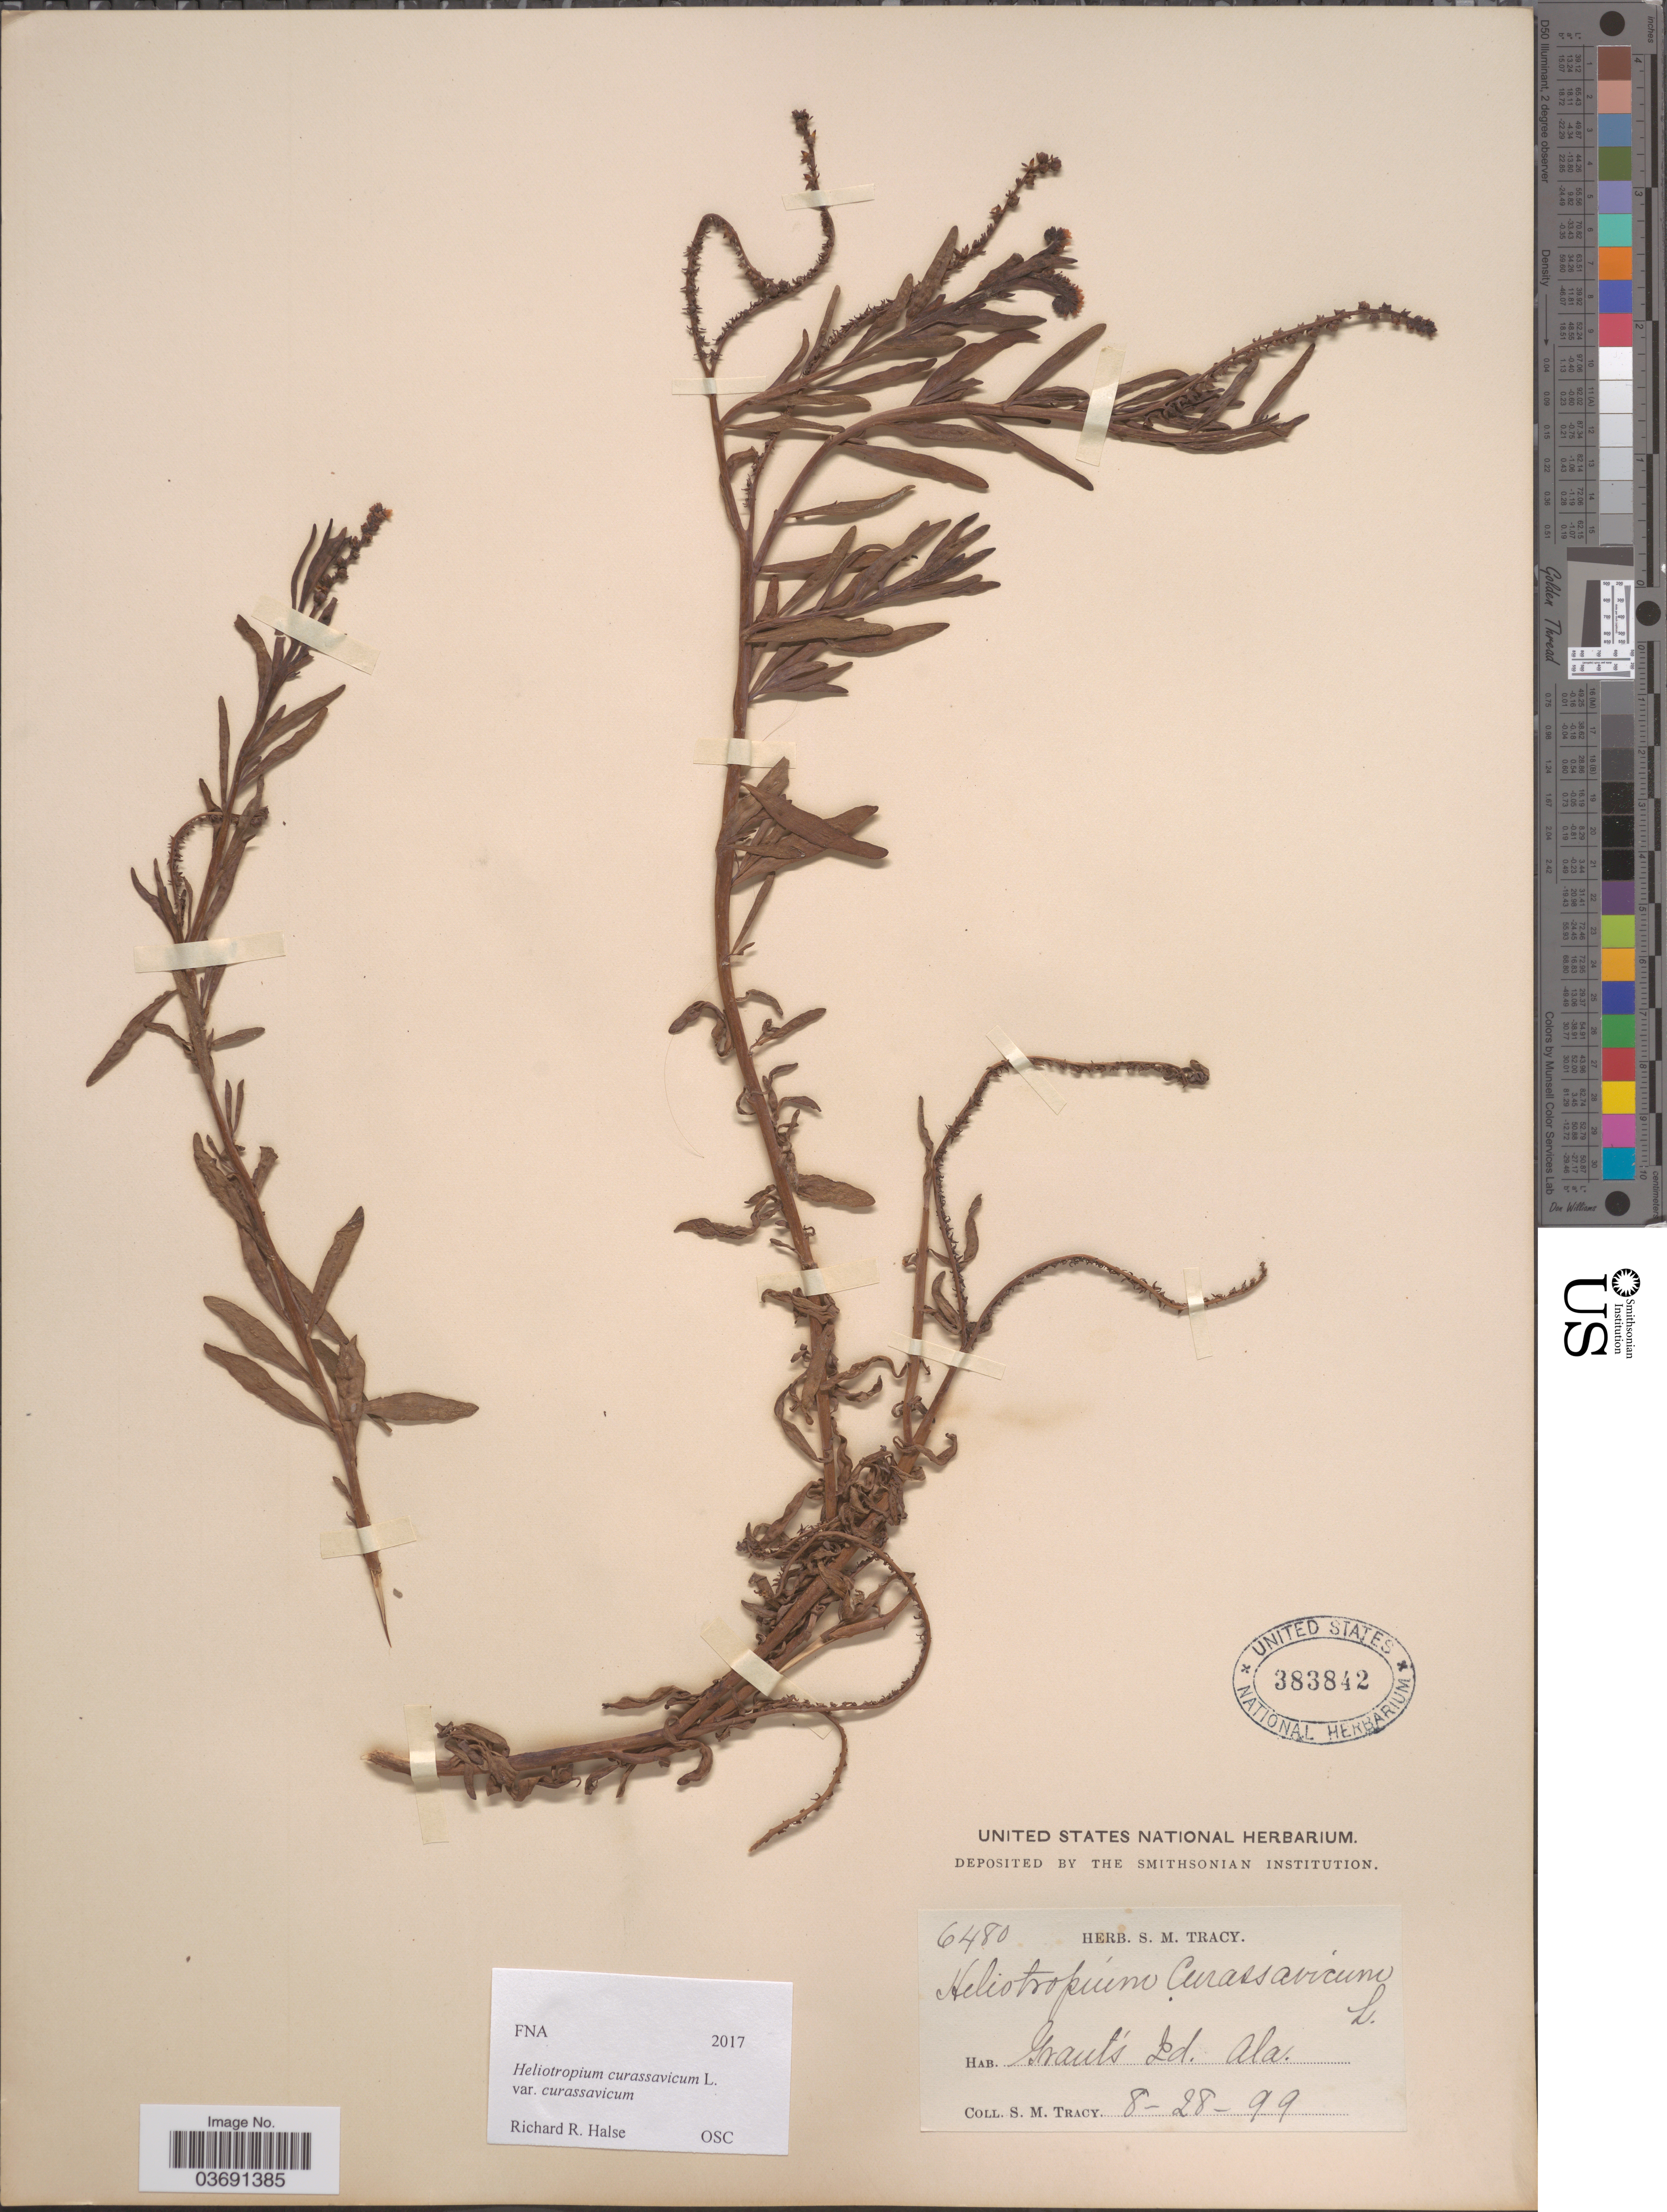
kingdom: Plantae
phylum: Tracheophyta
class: Magnoliopsida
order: Boraginales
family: Heliotropiaceae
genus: Heliotropium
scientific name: Heliotropium curassavicum var. curassavicum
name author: L.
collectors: S. M. Tracy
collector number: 6480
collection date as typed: Transcribed d/m/y: 28/8/99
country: United States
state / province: Alabama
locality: Grant's Id.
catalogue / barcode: US 383842